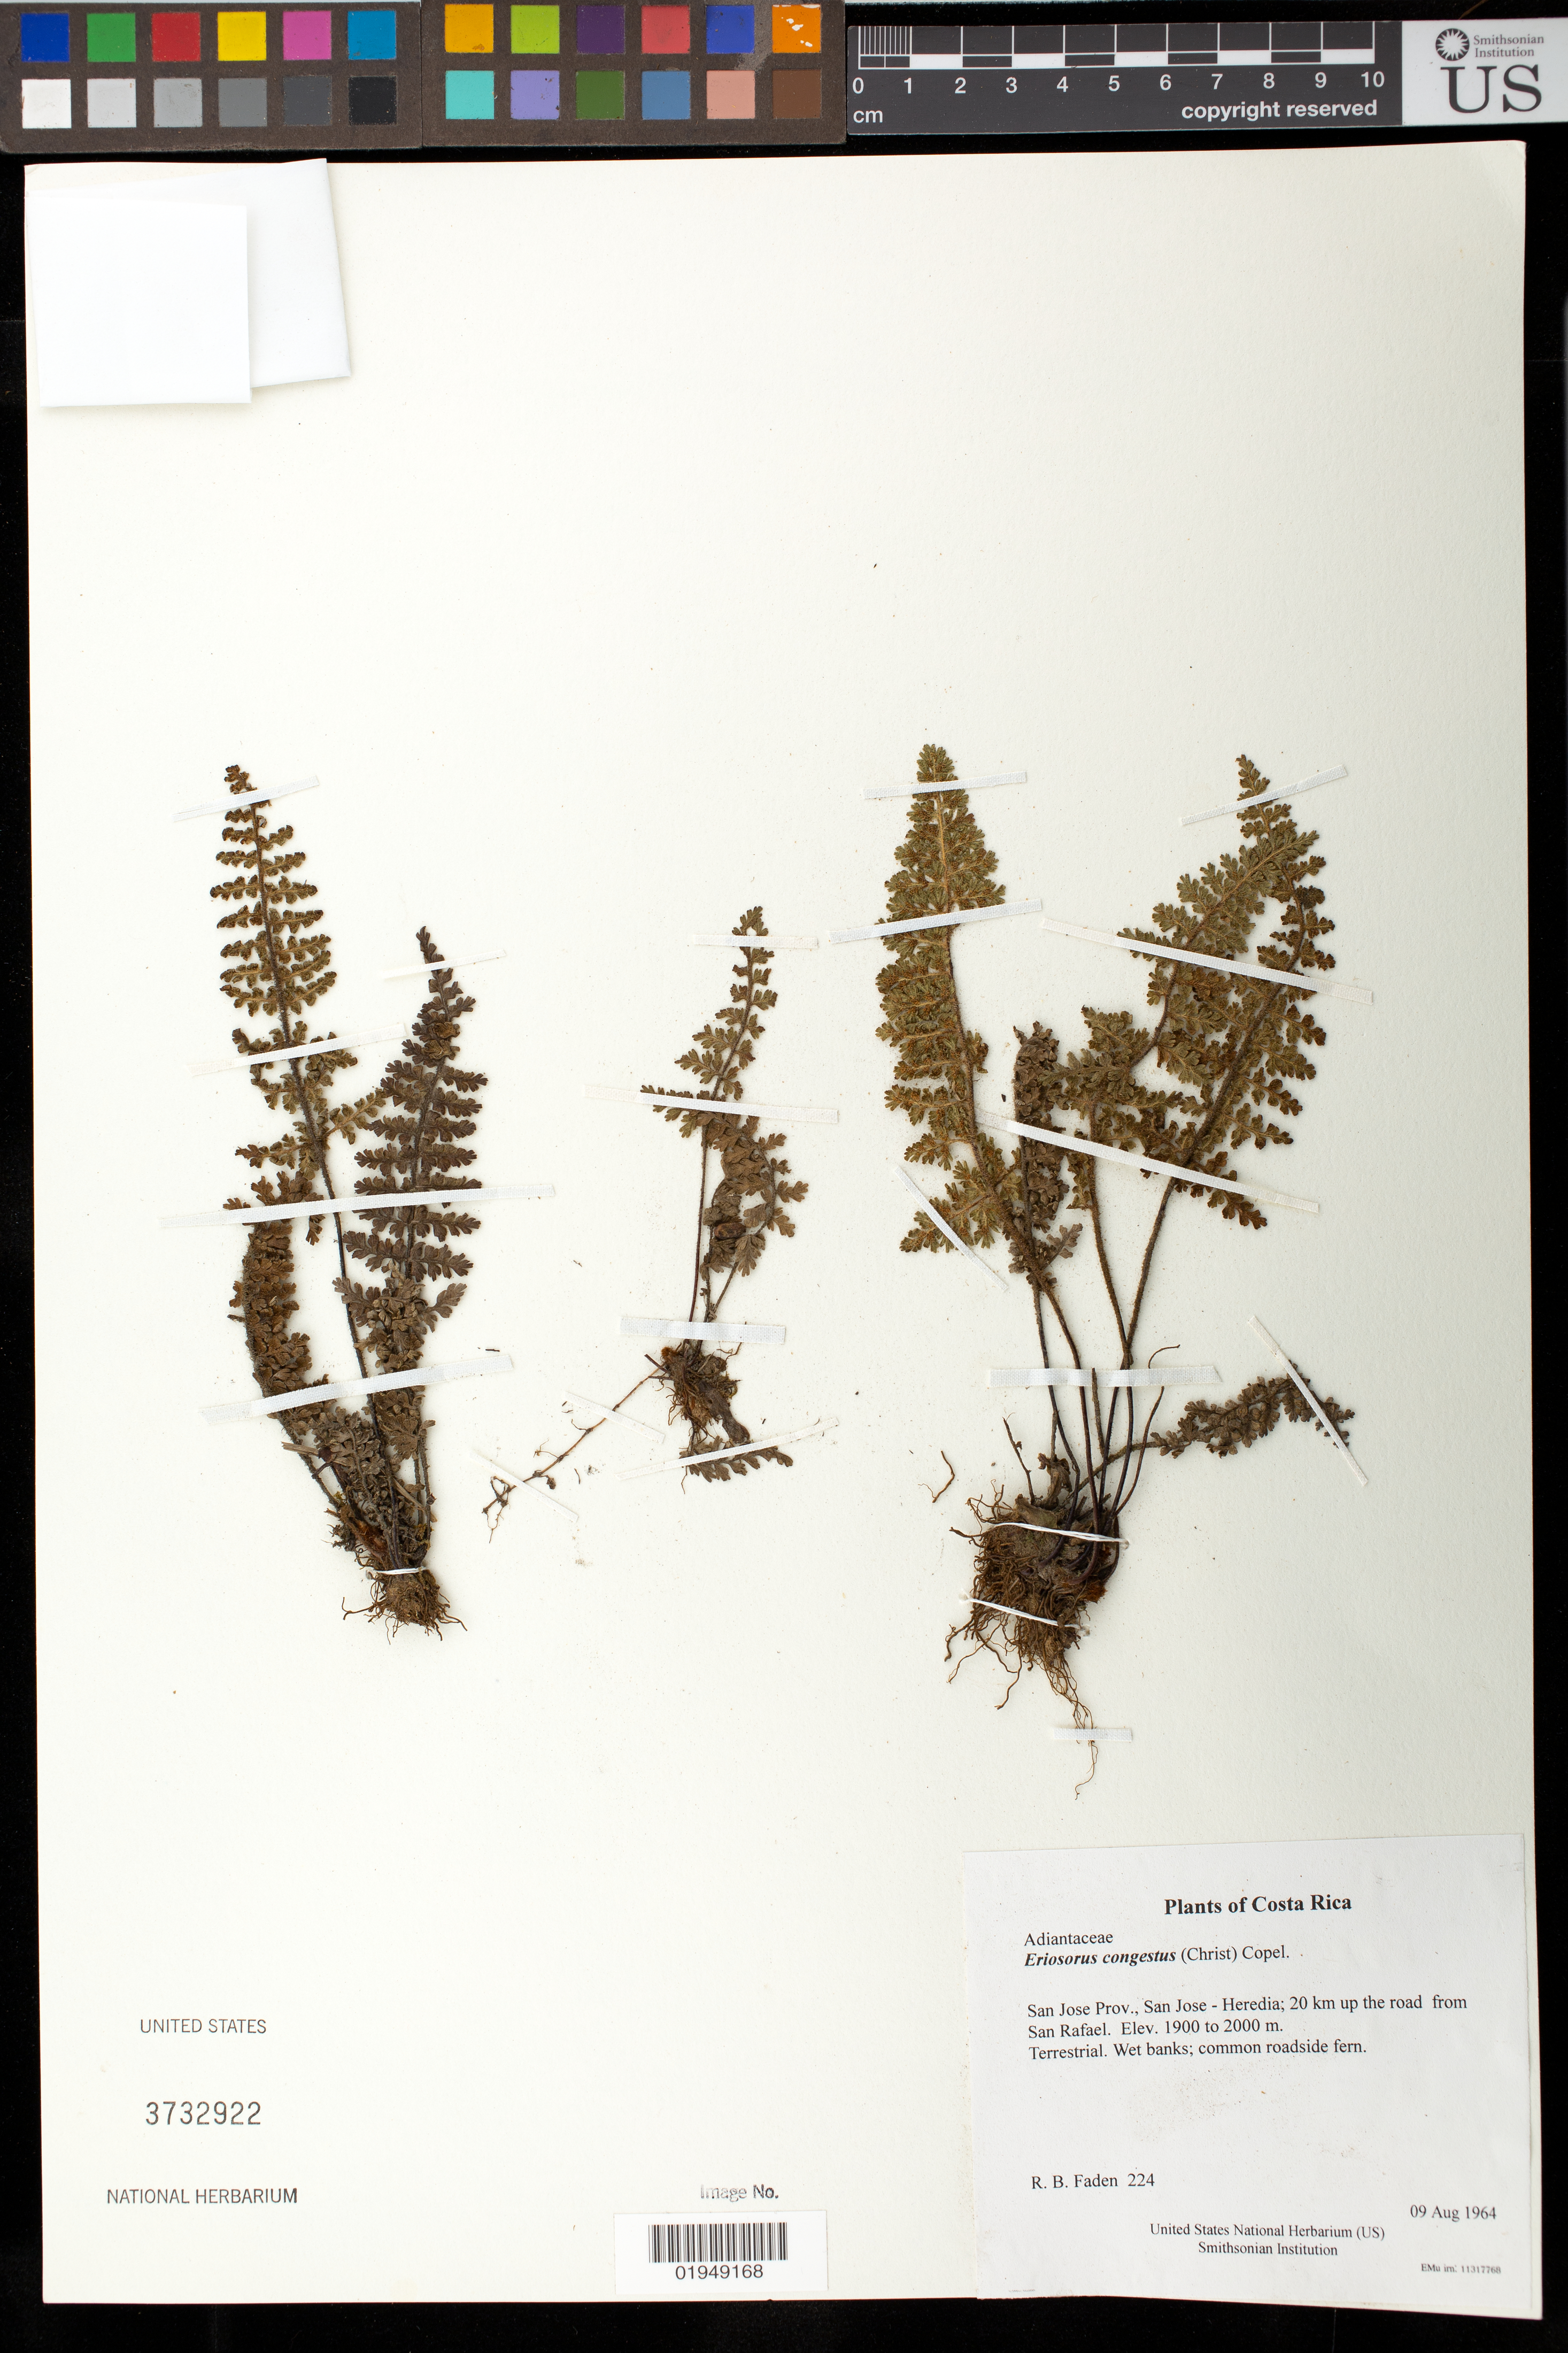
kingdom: Plantae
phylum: Tracheophyta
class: Polypodiopsida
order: Polypodiales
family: Pteridaceae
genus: Jamesonia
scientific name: Jamesonia congesta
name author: (Christ) Christenh.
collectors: R. B. Faden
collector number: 224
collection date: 1964-08-09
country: Costa Rica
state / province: San Jose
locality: San Jose - Heredia; 20 km up the road from San Rafael.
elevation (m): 1900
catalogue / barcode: US 3732922